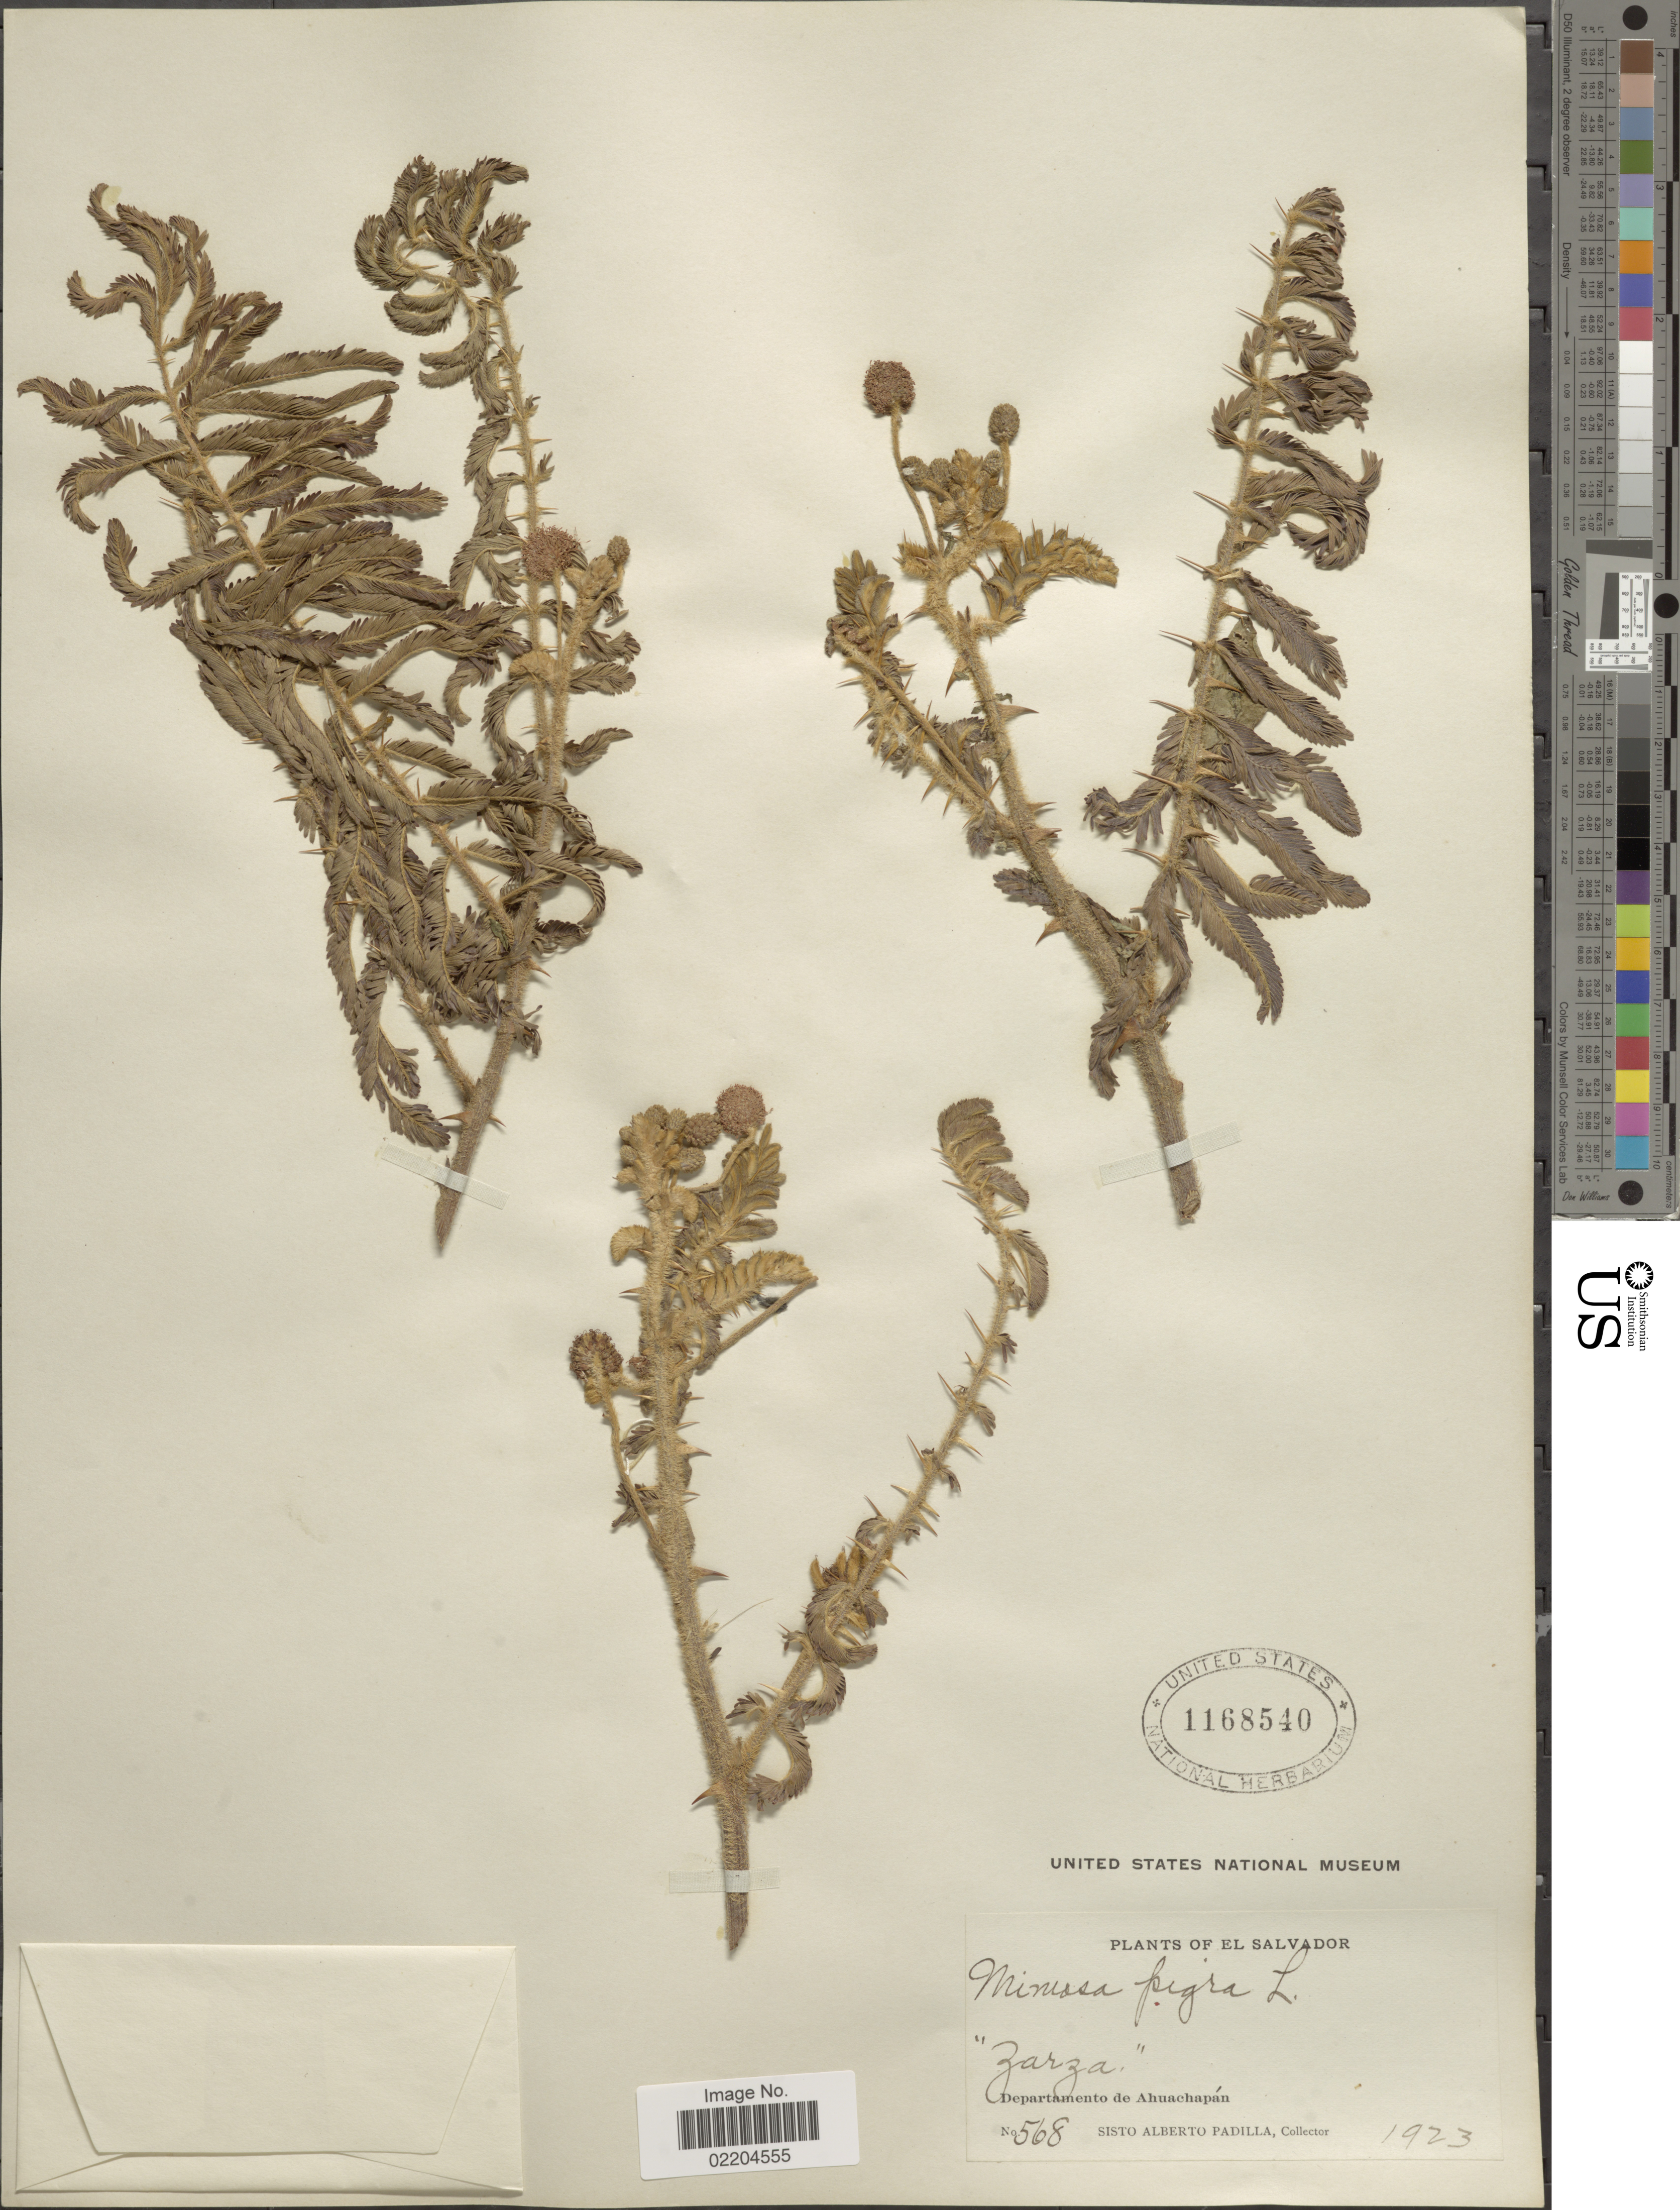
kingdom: Plantae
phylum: Tracheophyta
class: Magnoliopsida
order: Fabales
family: Fabaceae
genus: Mimosa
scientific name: Mimosa pigra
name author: L.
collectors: S. A. Padilla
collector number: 568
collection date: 1923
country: El Salvador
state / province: Ahuachapan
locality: Departamento de Ahuachapan. El Salvador.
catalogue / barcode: US 1168540